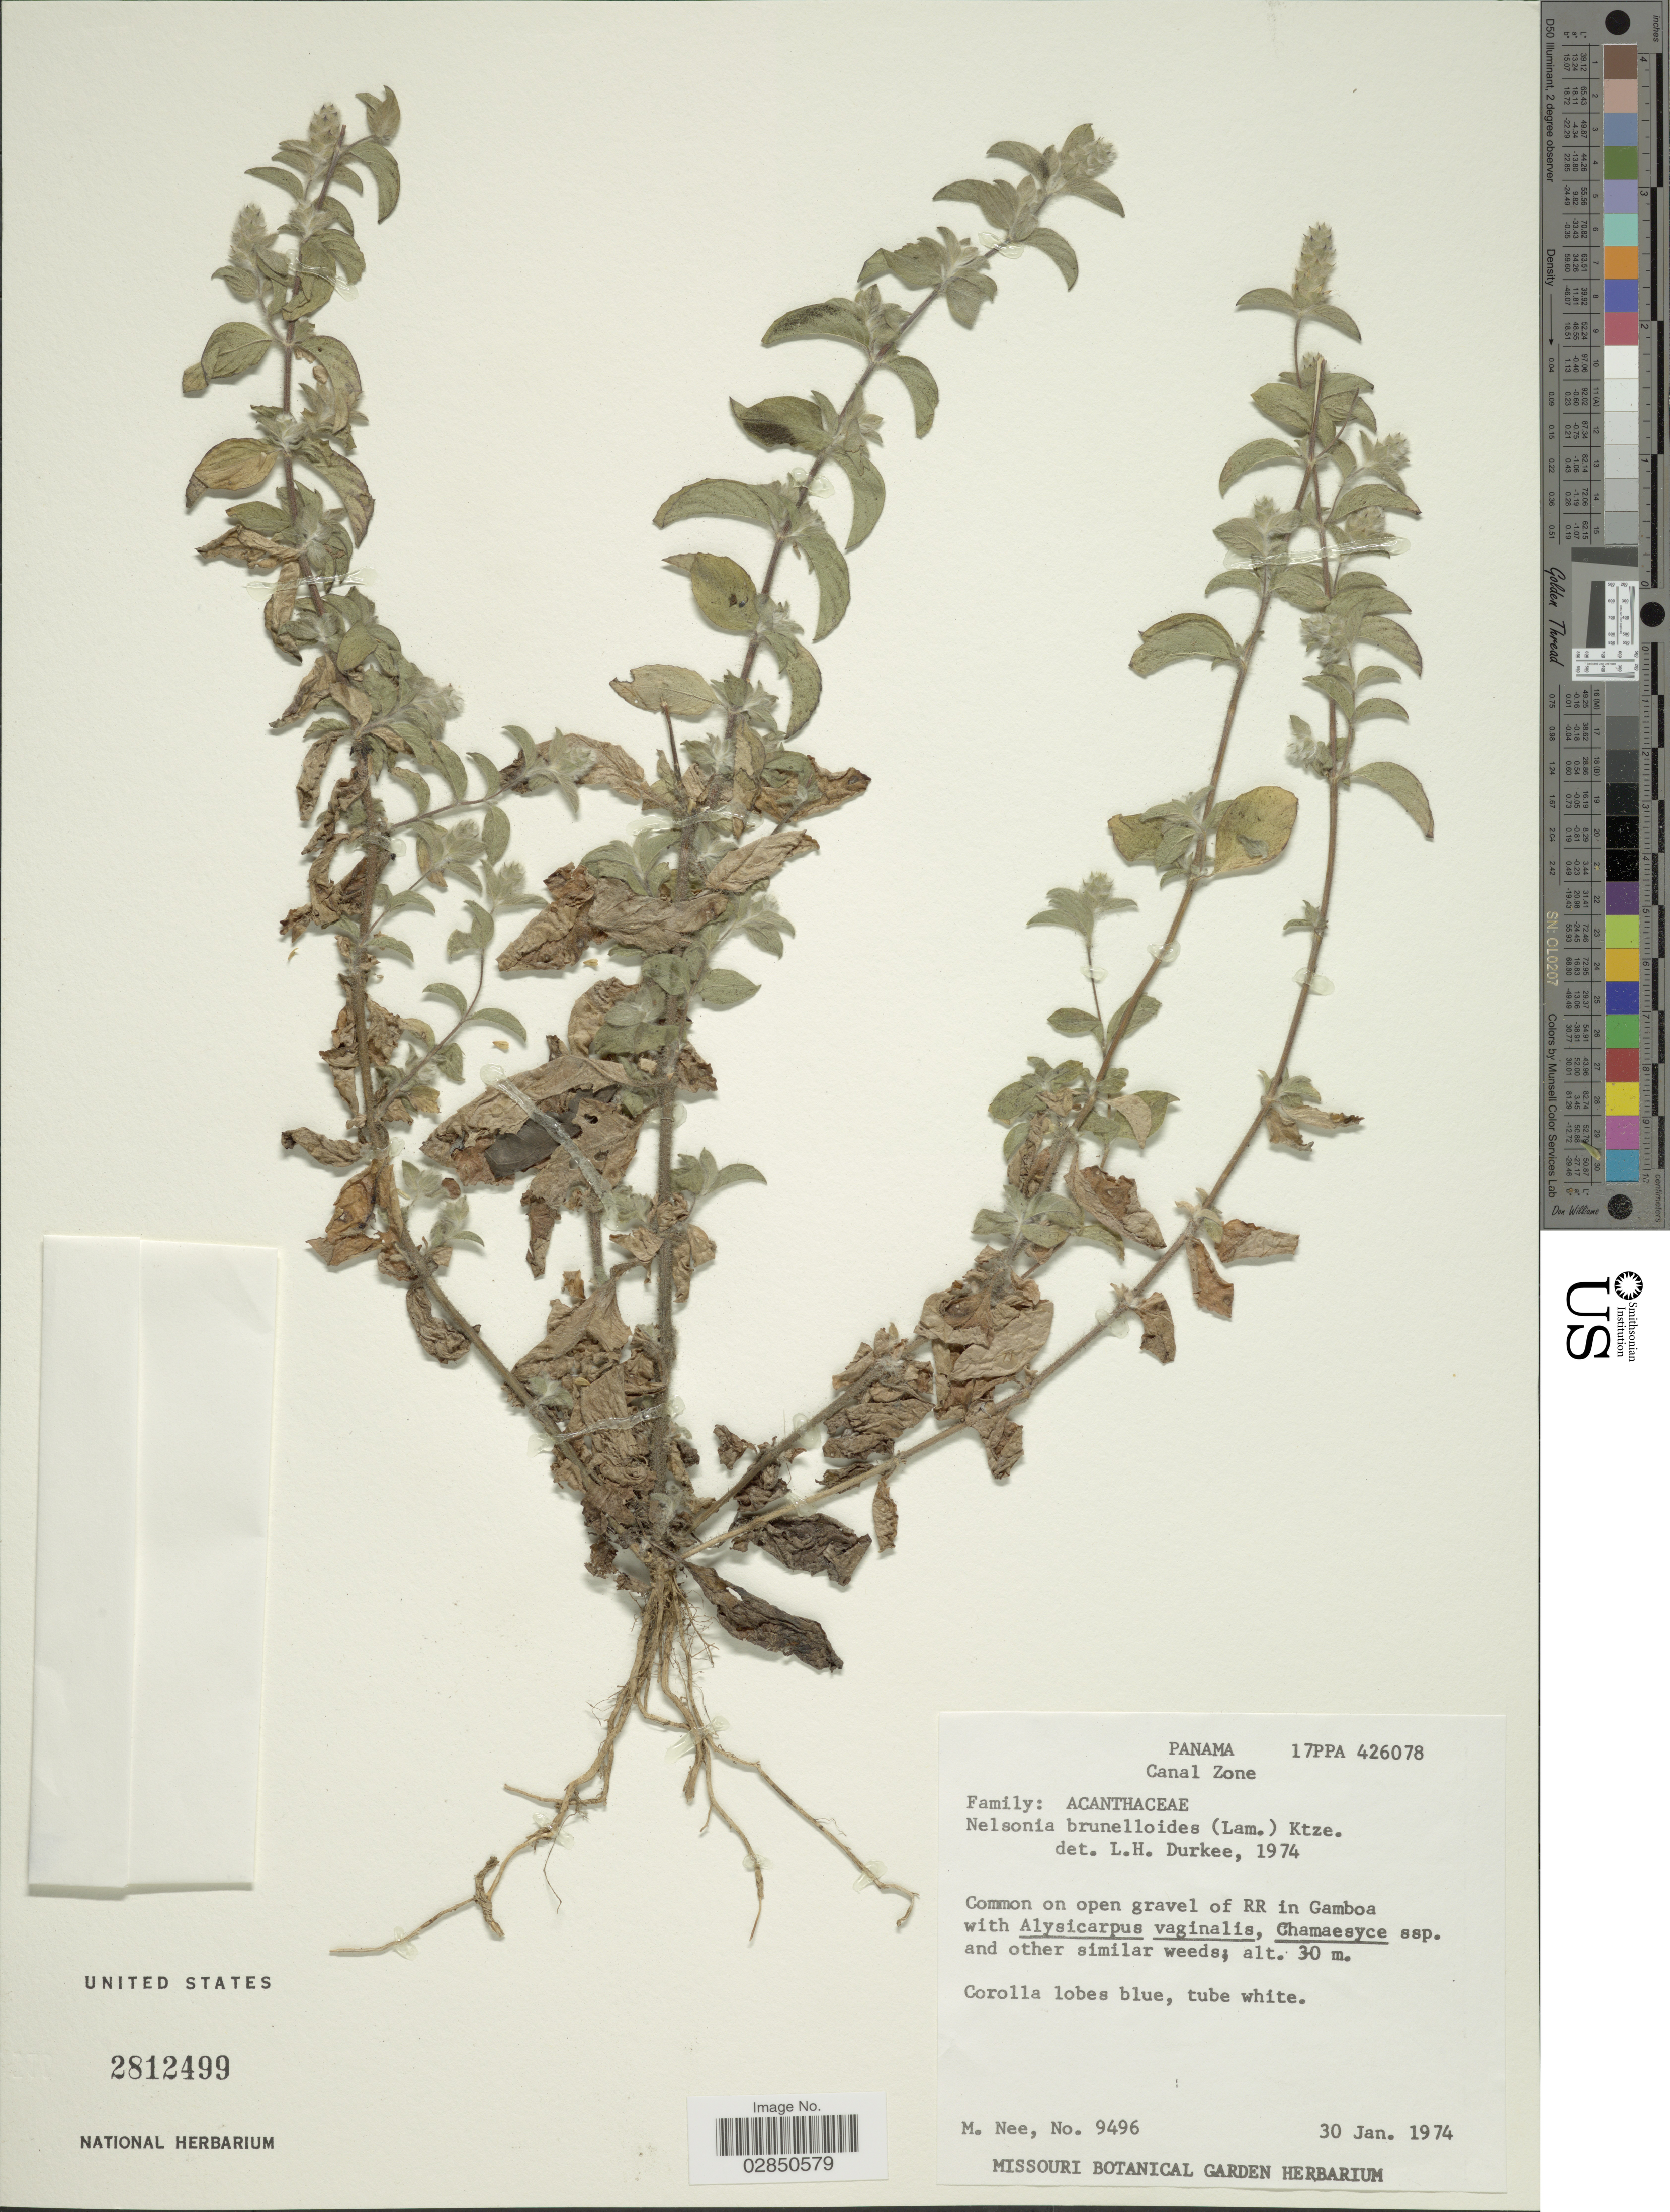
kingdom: Plantae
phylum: Tracheophyta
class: Magnoliopsida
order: Lamiales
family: Acanthaceae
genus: Nelsonia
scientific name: Nelsonia brunelloides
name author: (Lam.) Kuntze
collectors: M. Nee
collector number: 9496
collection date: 1974-01-30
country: Panama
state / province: Colón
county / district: Canal Zone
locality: Canal Zone, Common on open gravel of RR in Gamboa.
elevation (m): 30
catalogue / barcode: US 2812499